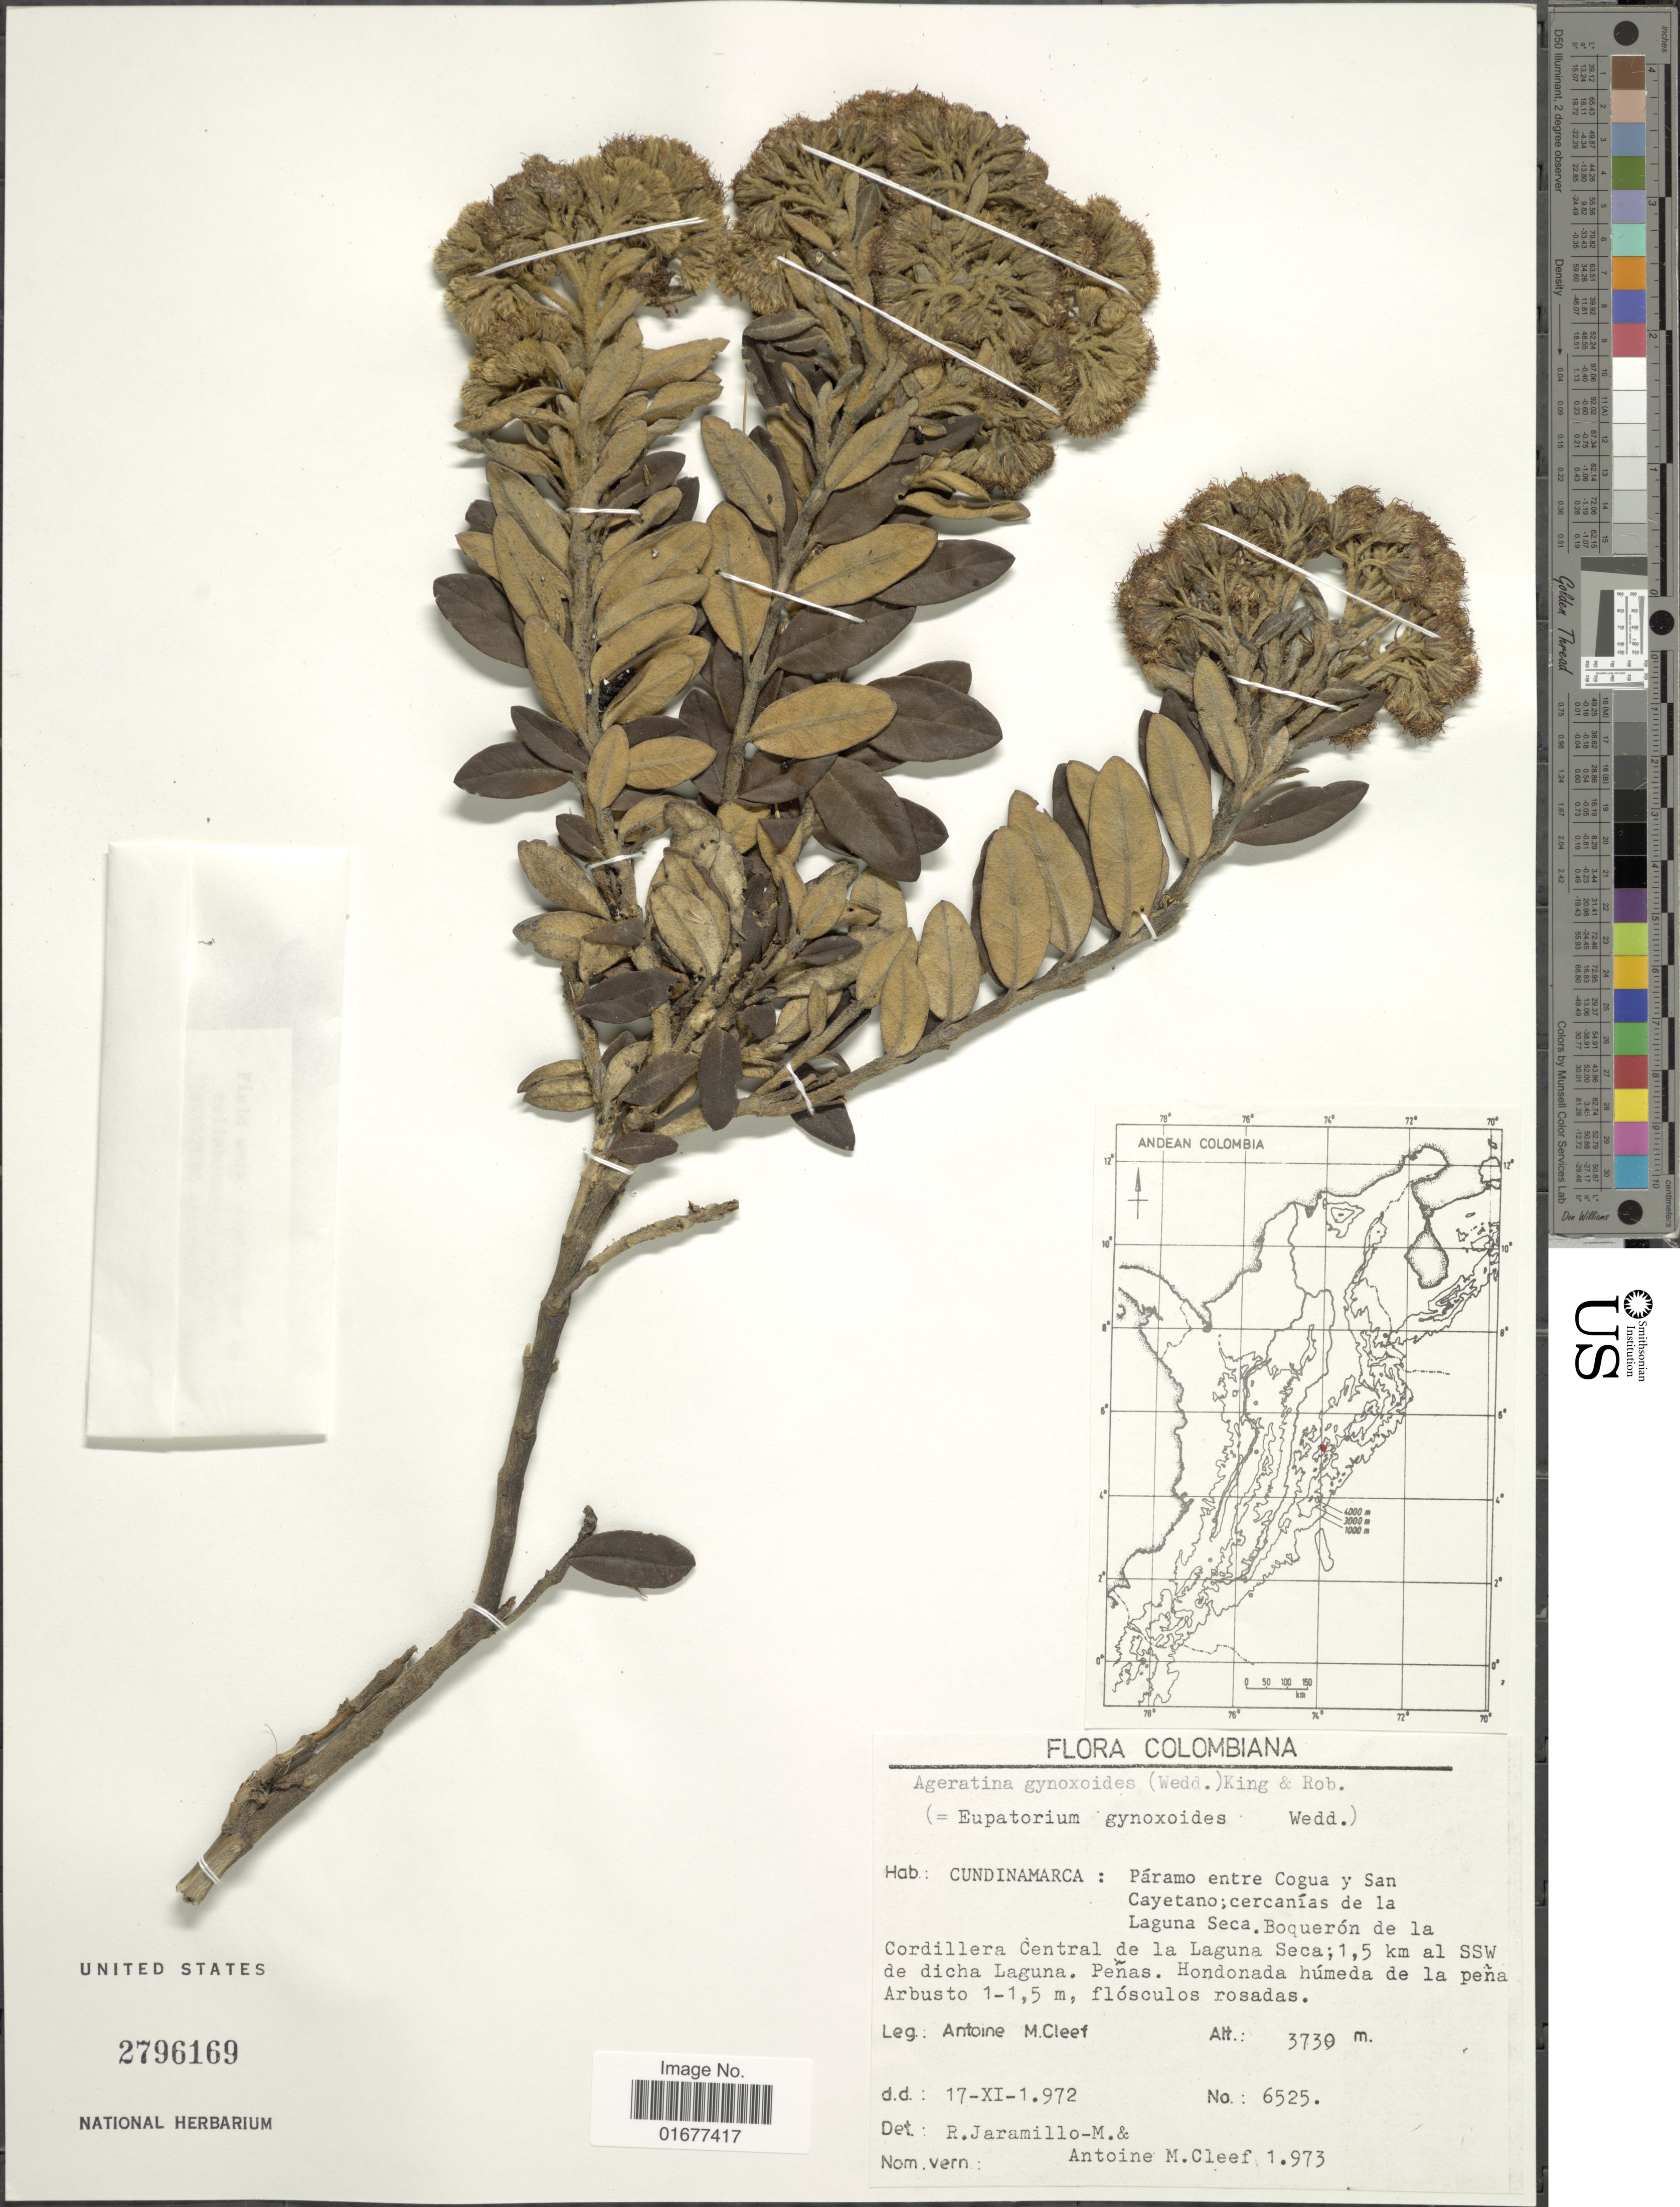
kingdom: Plantae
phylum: Tracheophyta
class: Magnoliopsida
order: Asterales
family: Asteraceae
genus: Ageratina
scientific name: Ageratina gynoxoides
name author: (Wedd.) R.M. King & H. Rob.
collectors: A. M. Cleef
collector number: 6525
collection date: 1972-11-17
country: Colombia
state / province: Cundinamarca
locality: Paramo entre Cogua y San Cayetano; cercanias de la Laguna Seca, Boqueron de la Cordillera Central de la Laguna Seca; 1,5 km al SSW de dicha Laguna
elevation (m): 3730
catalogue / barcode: US 2796169